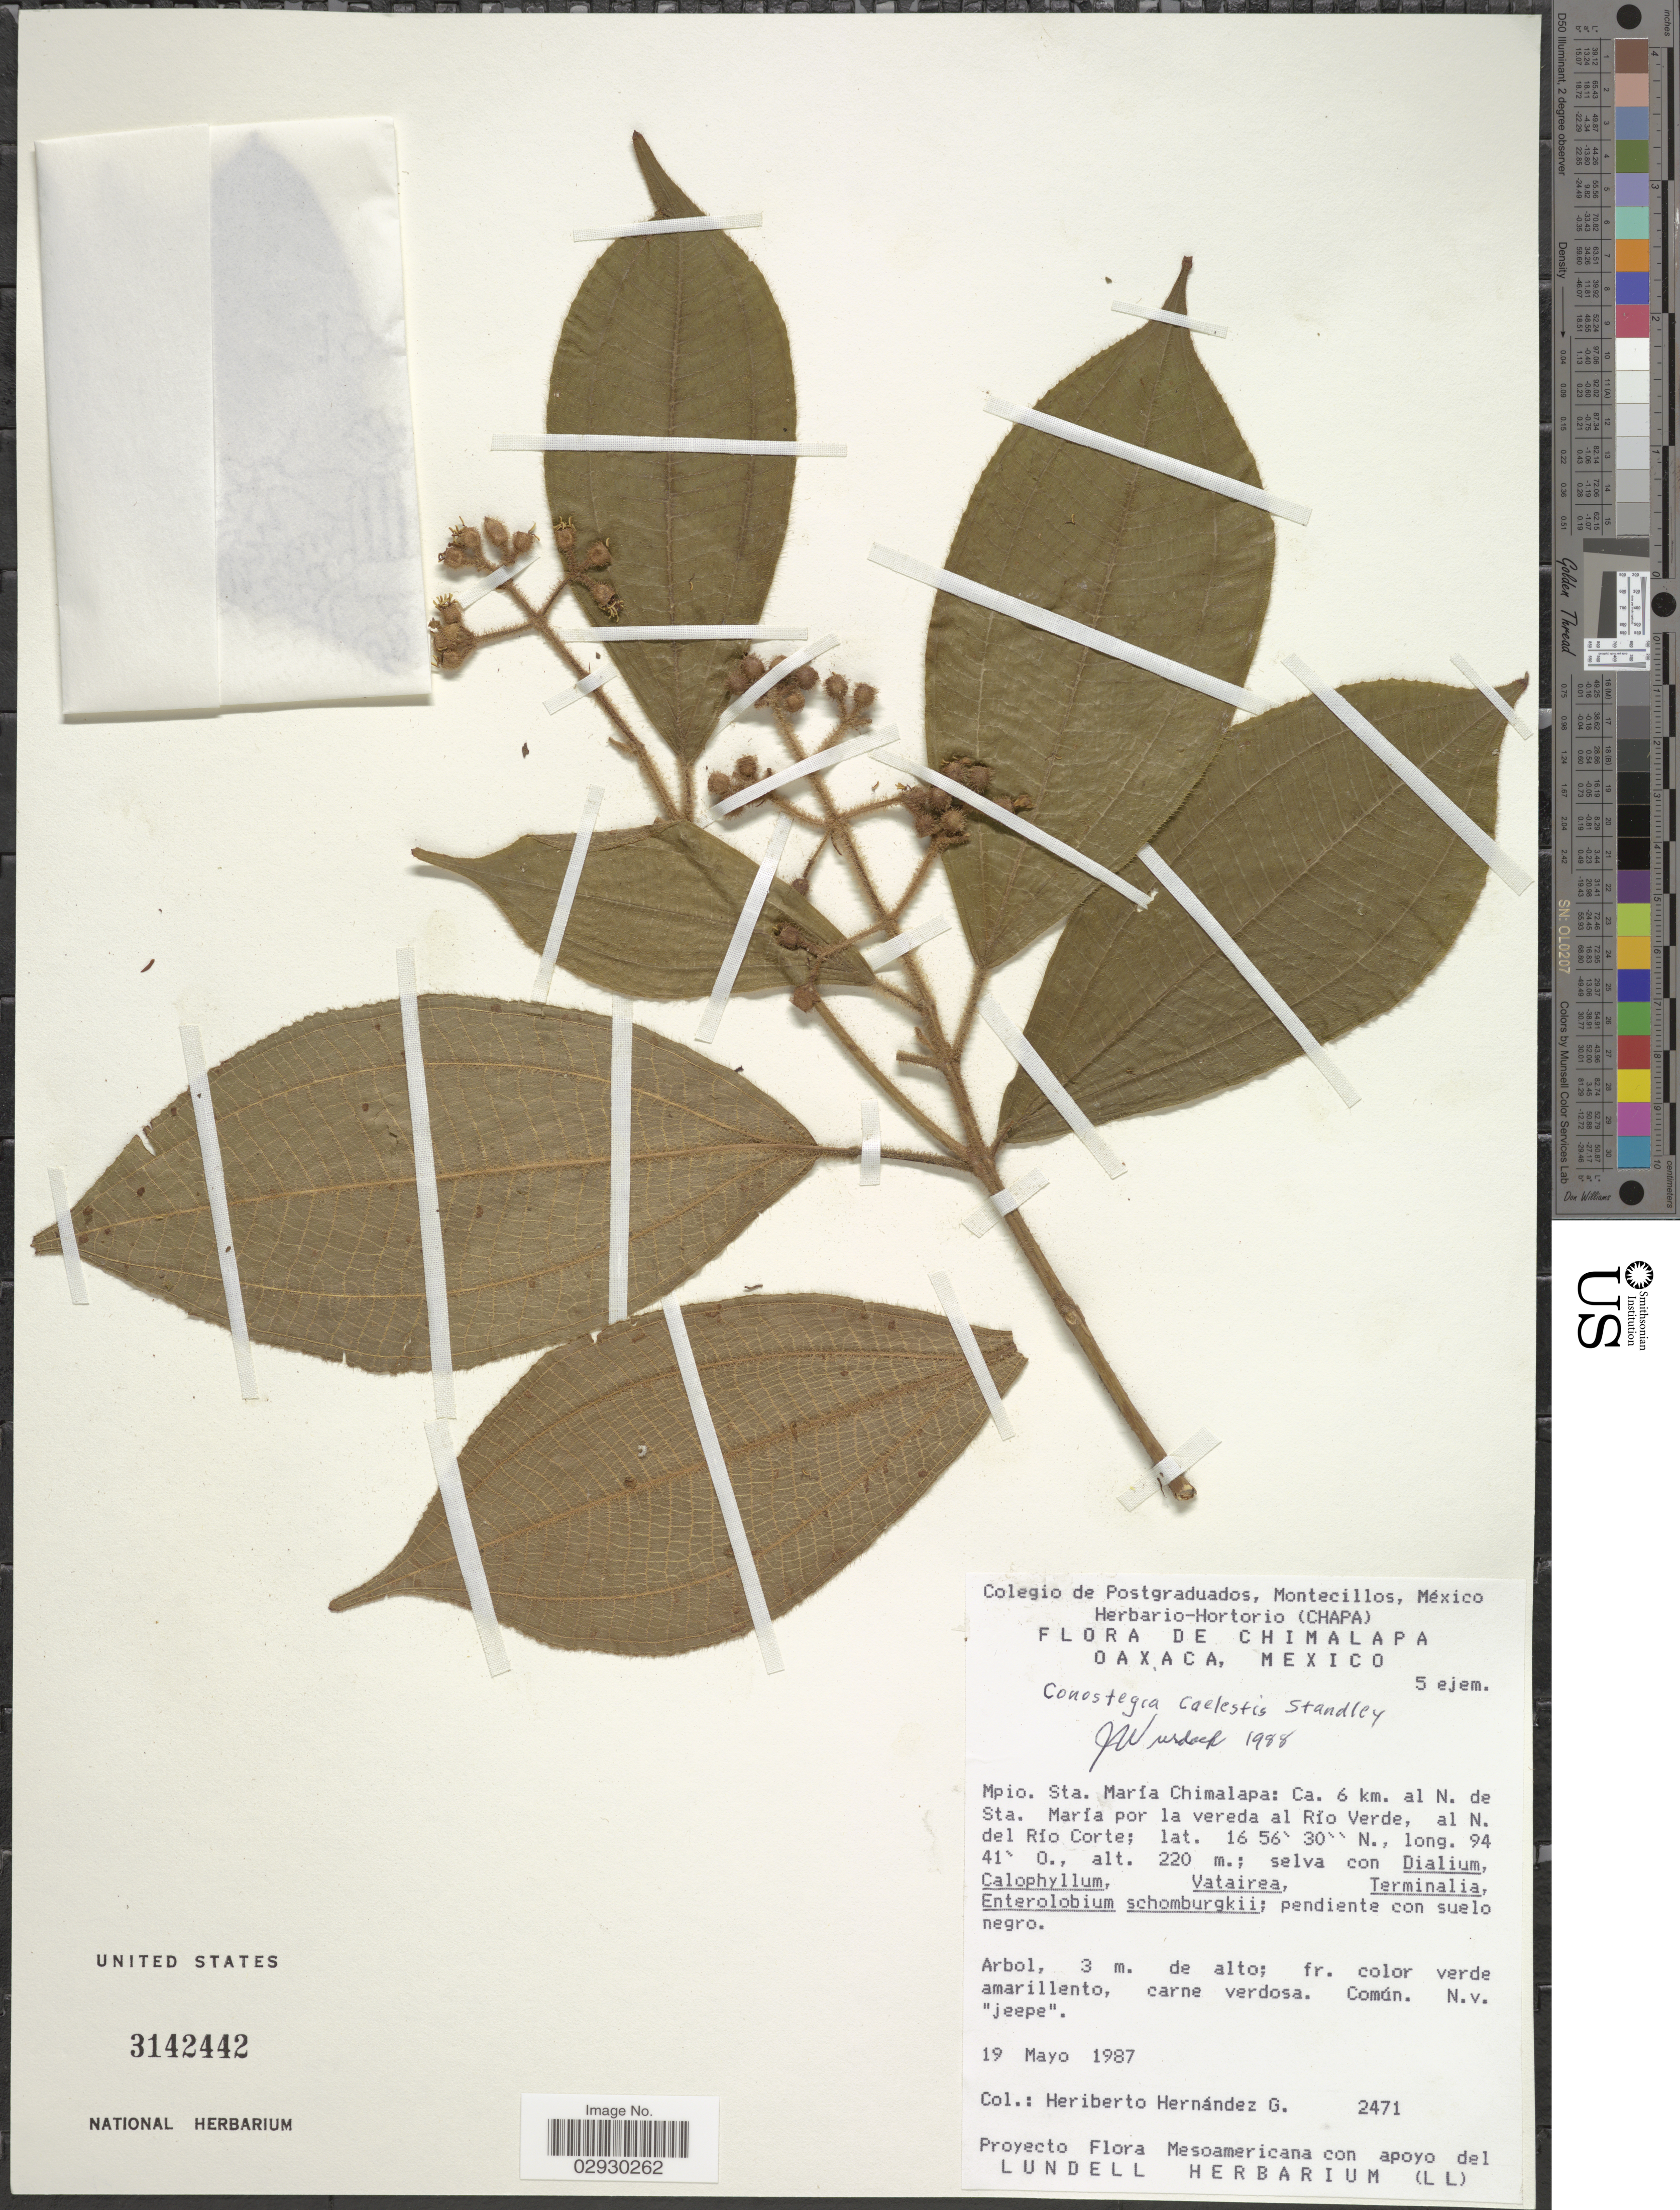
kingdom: Plantae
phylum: Tracheophyta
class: Magnoliopsida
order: Myrtales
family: Melastomataceae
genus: Conostegia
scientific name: Conostegia caelestis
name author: Standl.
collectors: H. Hernandez G.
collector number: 2471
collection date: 1987-05-19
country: Mexico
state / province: Oaxaca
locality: Mpio. Sta. María Chimalapa: Ca. 6 km. al N. de Sta. María por la vereda al Río Verde, al N. del Río Corte.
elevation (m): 220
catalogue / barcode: US 3142442